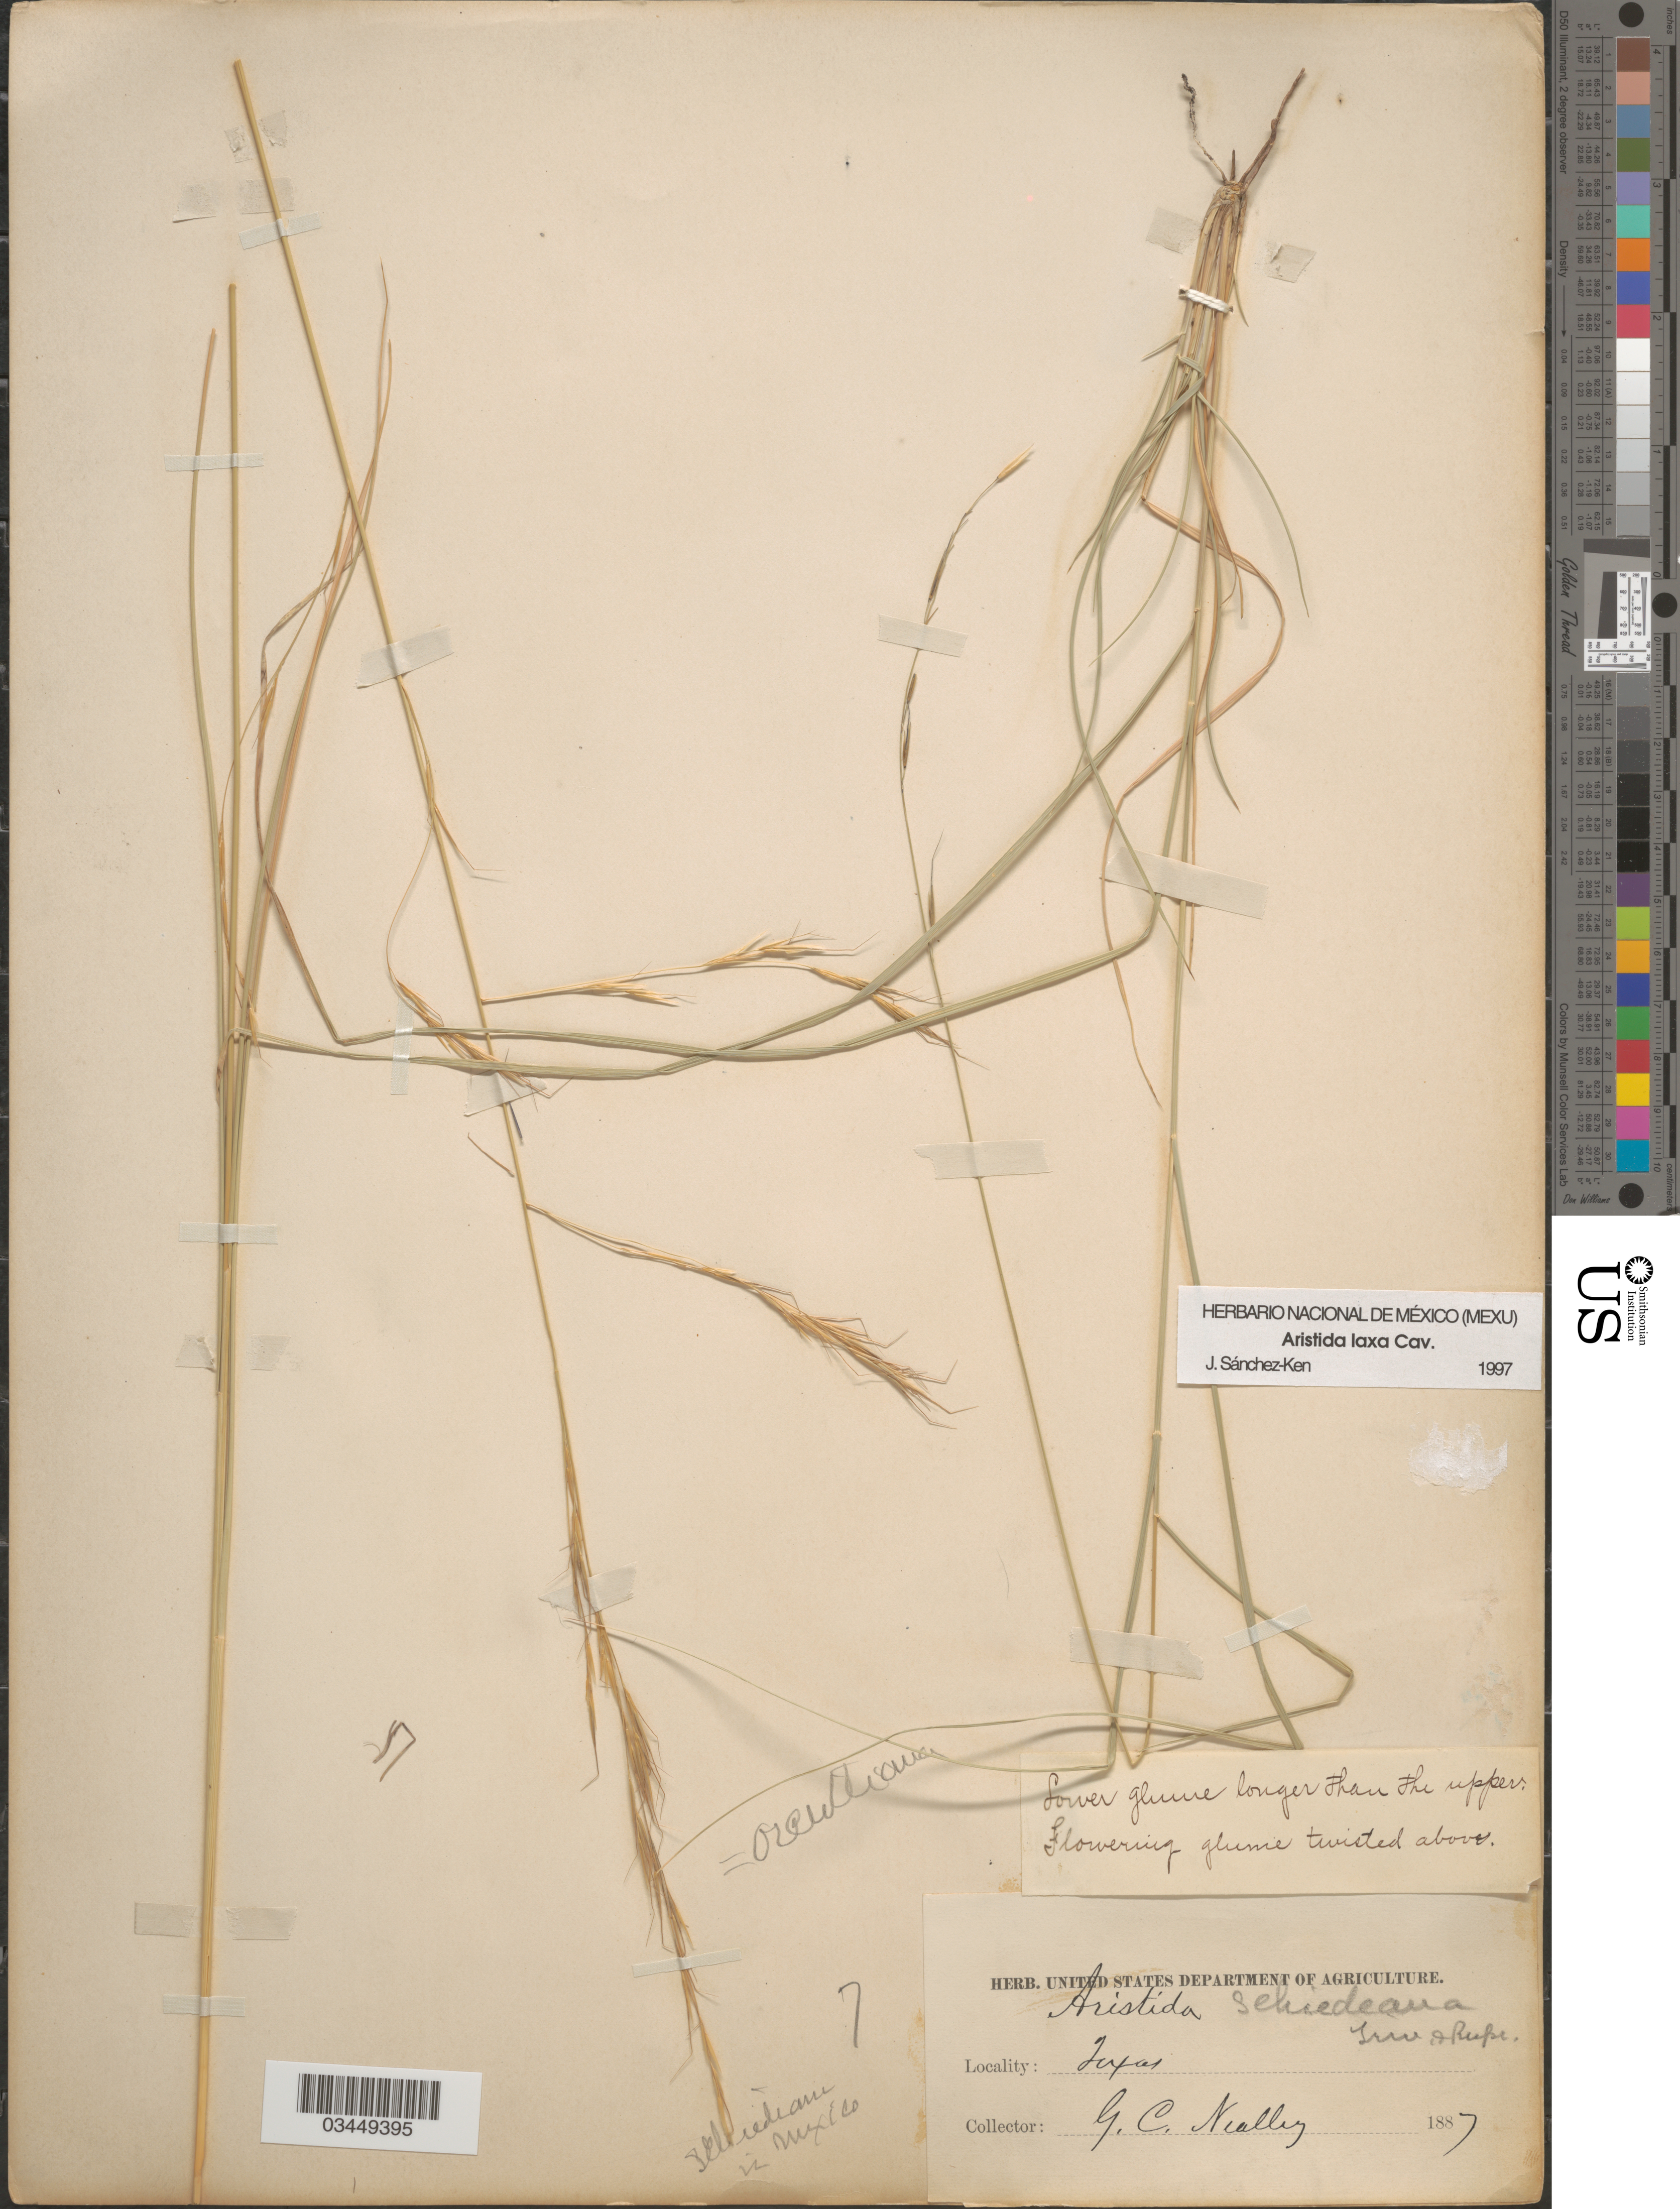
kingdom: Plantae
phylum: Tracheophyta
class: Liliopsida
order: Poales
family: Poaceae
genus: Aristida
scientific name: Aristida laxa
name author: Cav.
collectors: G. C. Nealley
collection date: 1887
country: United States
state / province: Texas